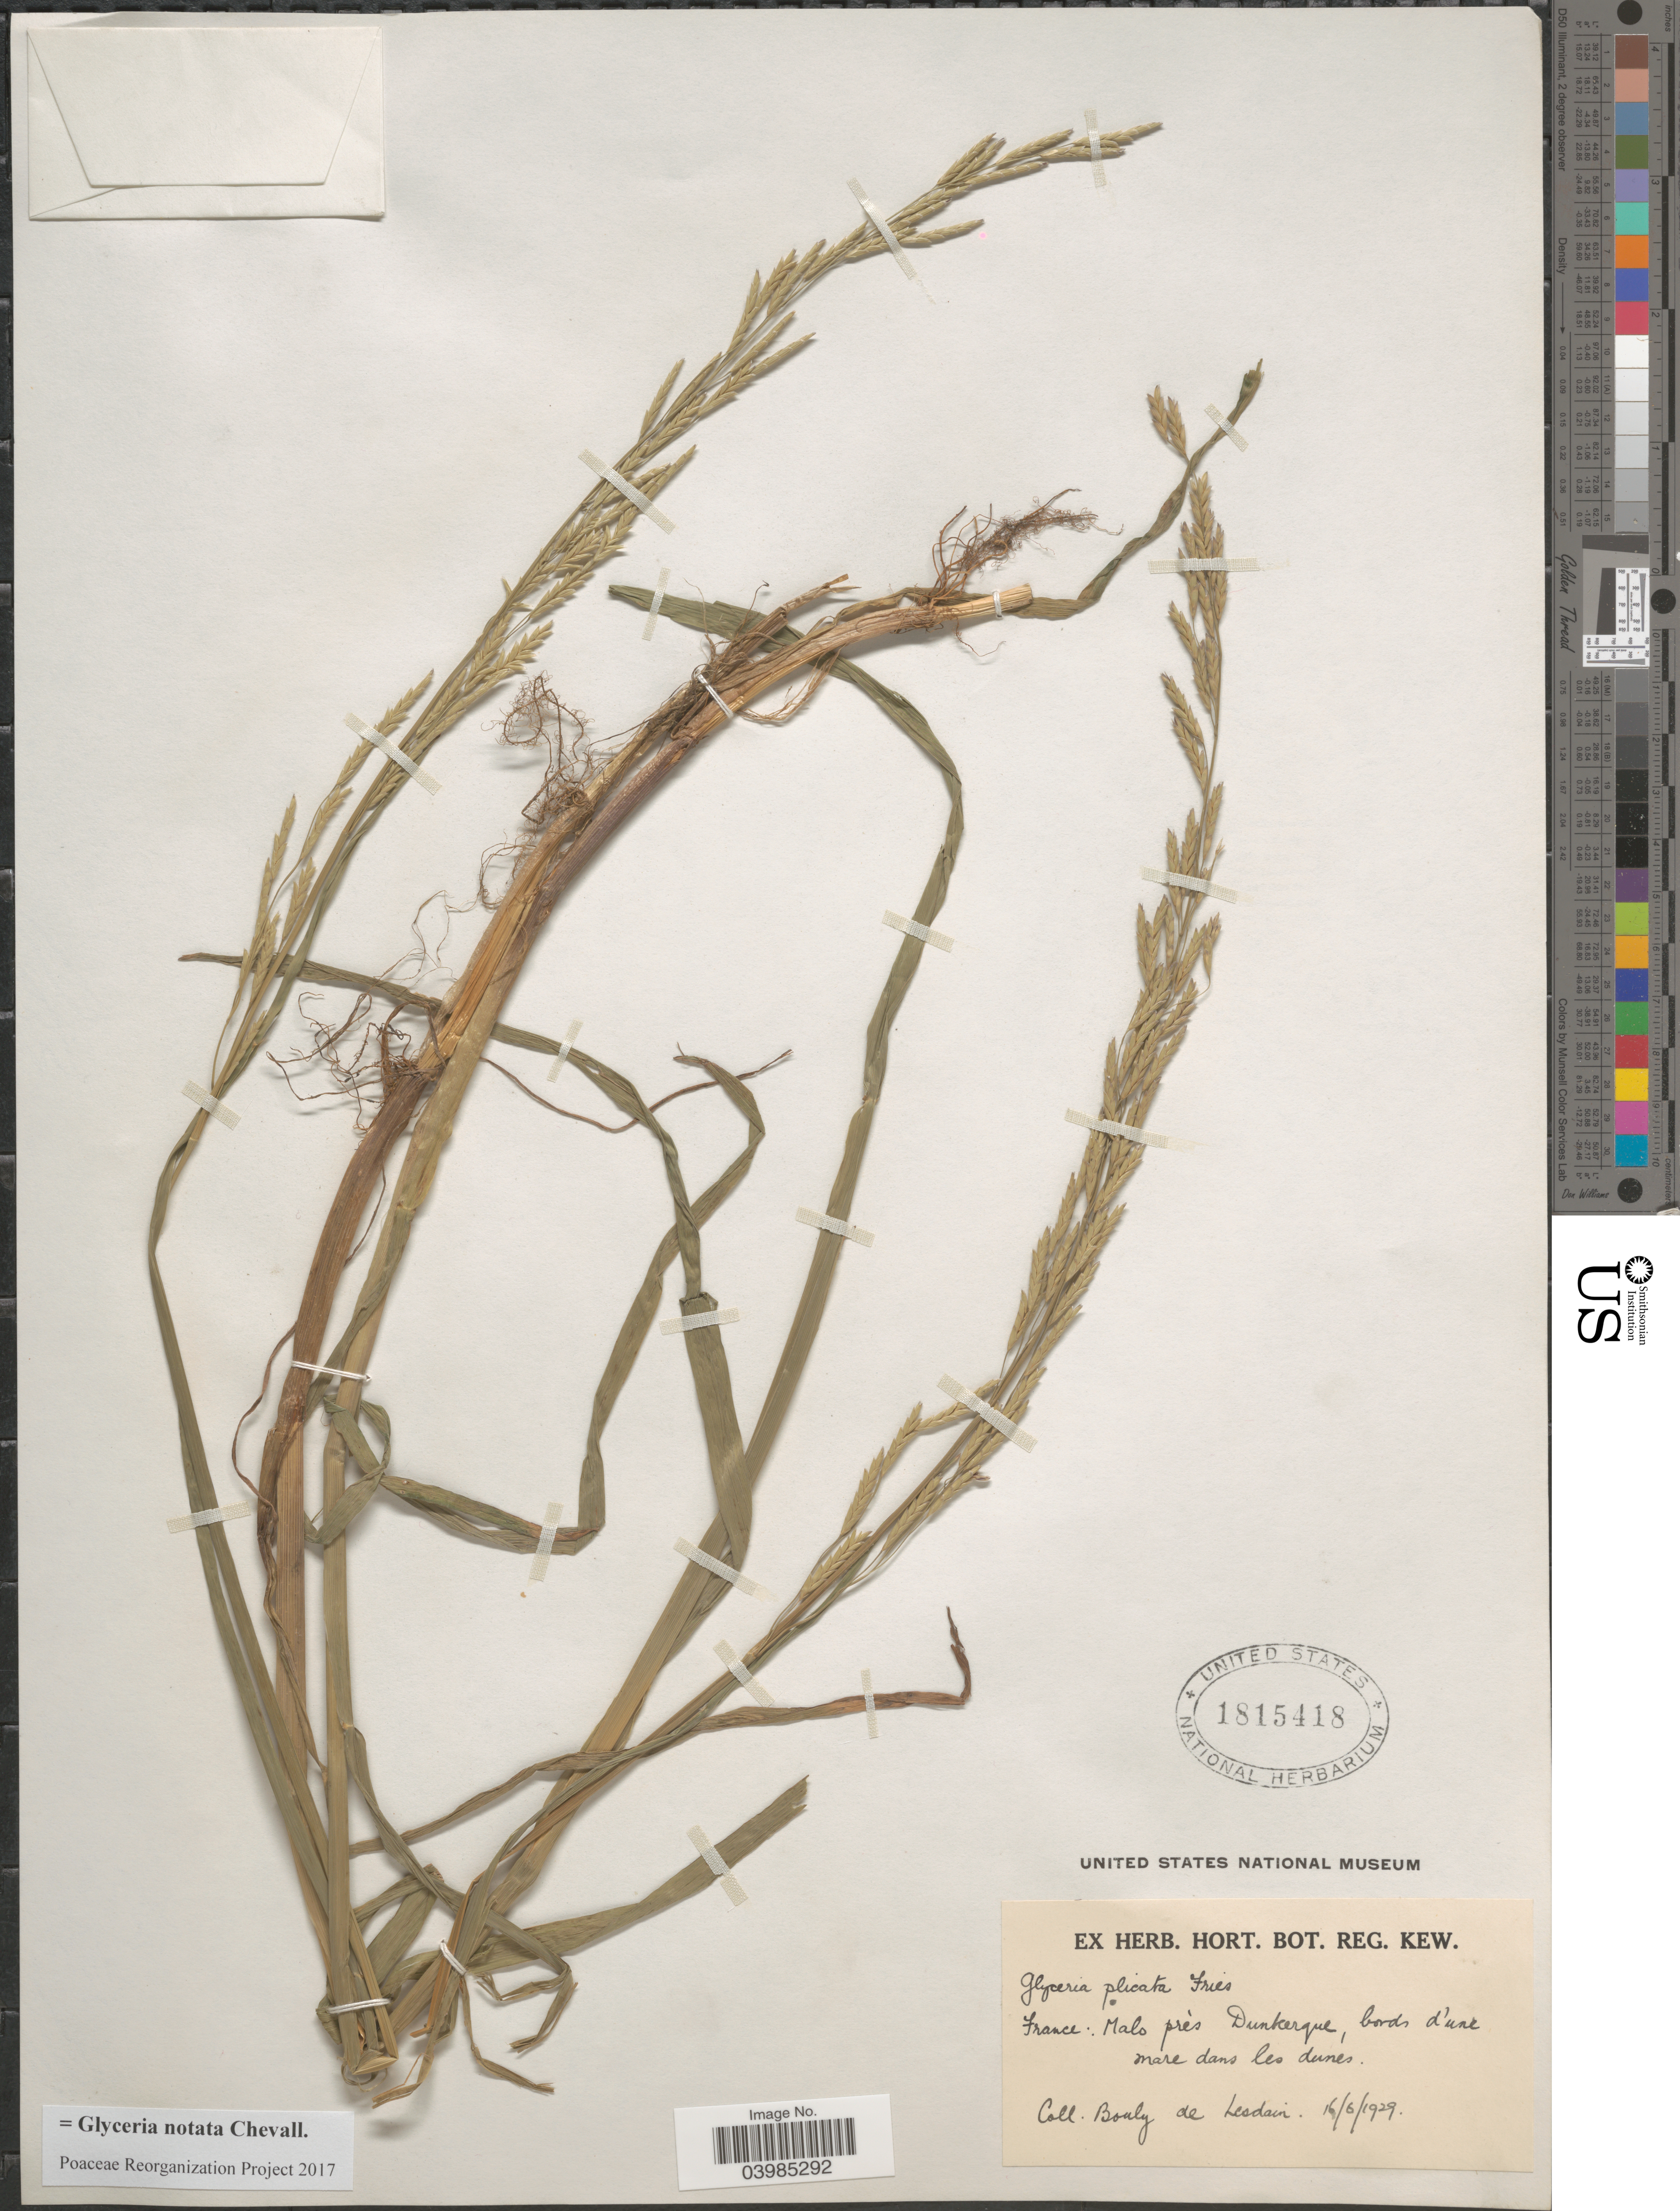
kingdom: Plantae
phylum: Tracheophyta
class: Liliopsida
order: Poales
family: Poaceae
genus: Glyceria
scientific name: Glyceria notata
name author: Chevall.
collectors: M. Bouly de Lesdain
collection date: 1929-06-16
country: France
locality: Malo près Dunkerque, bords d'une mare dans les dunes.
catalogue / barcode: US 1815418